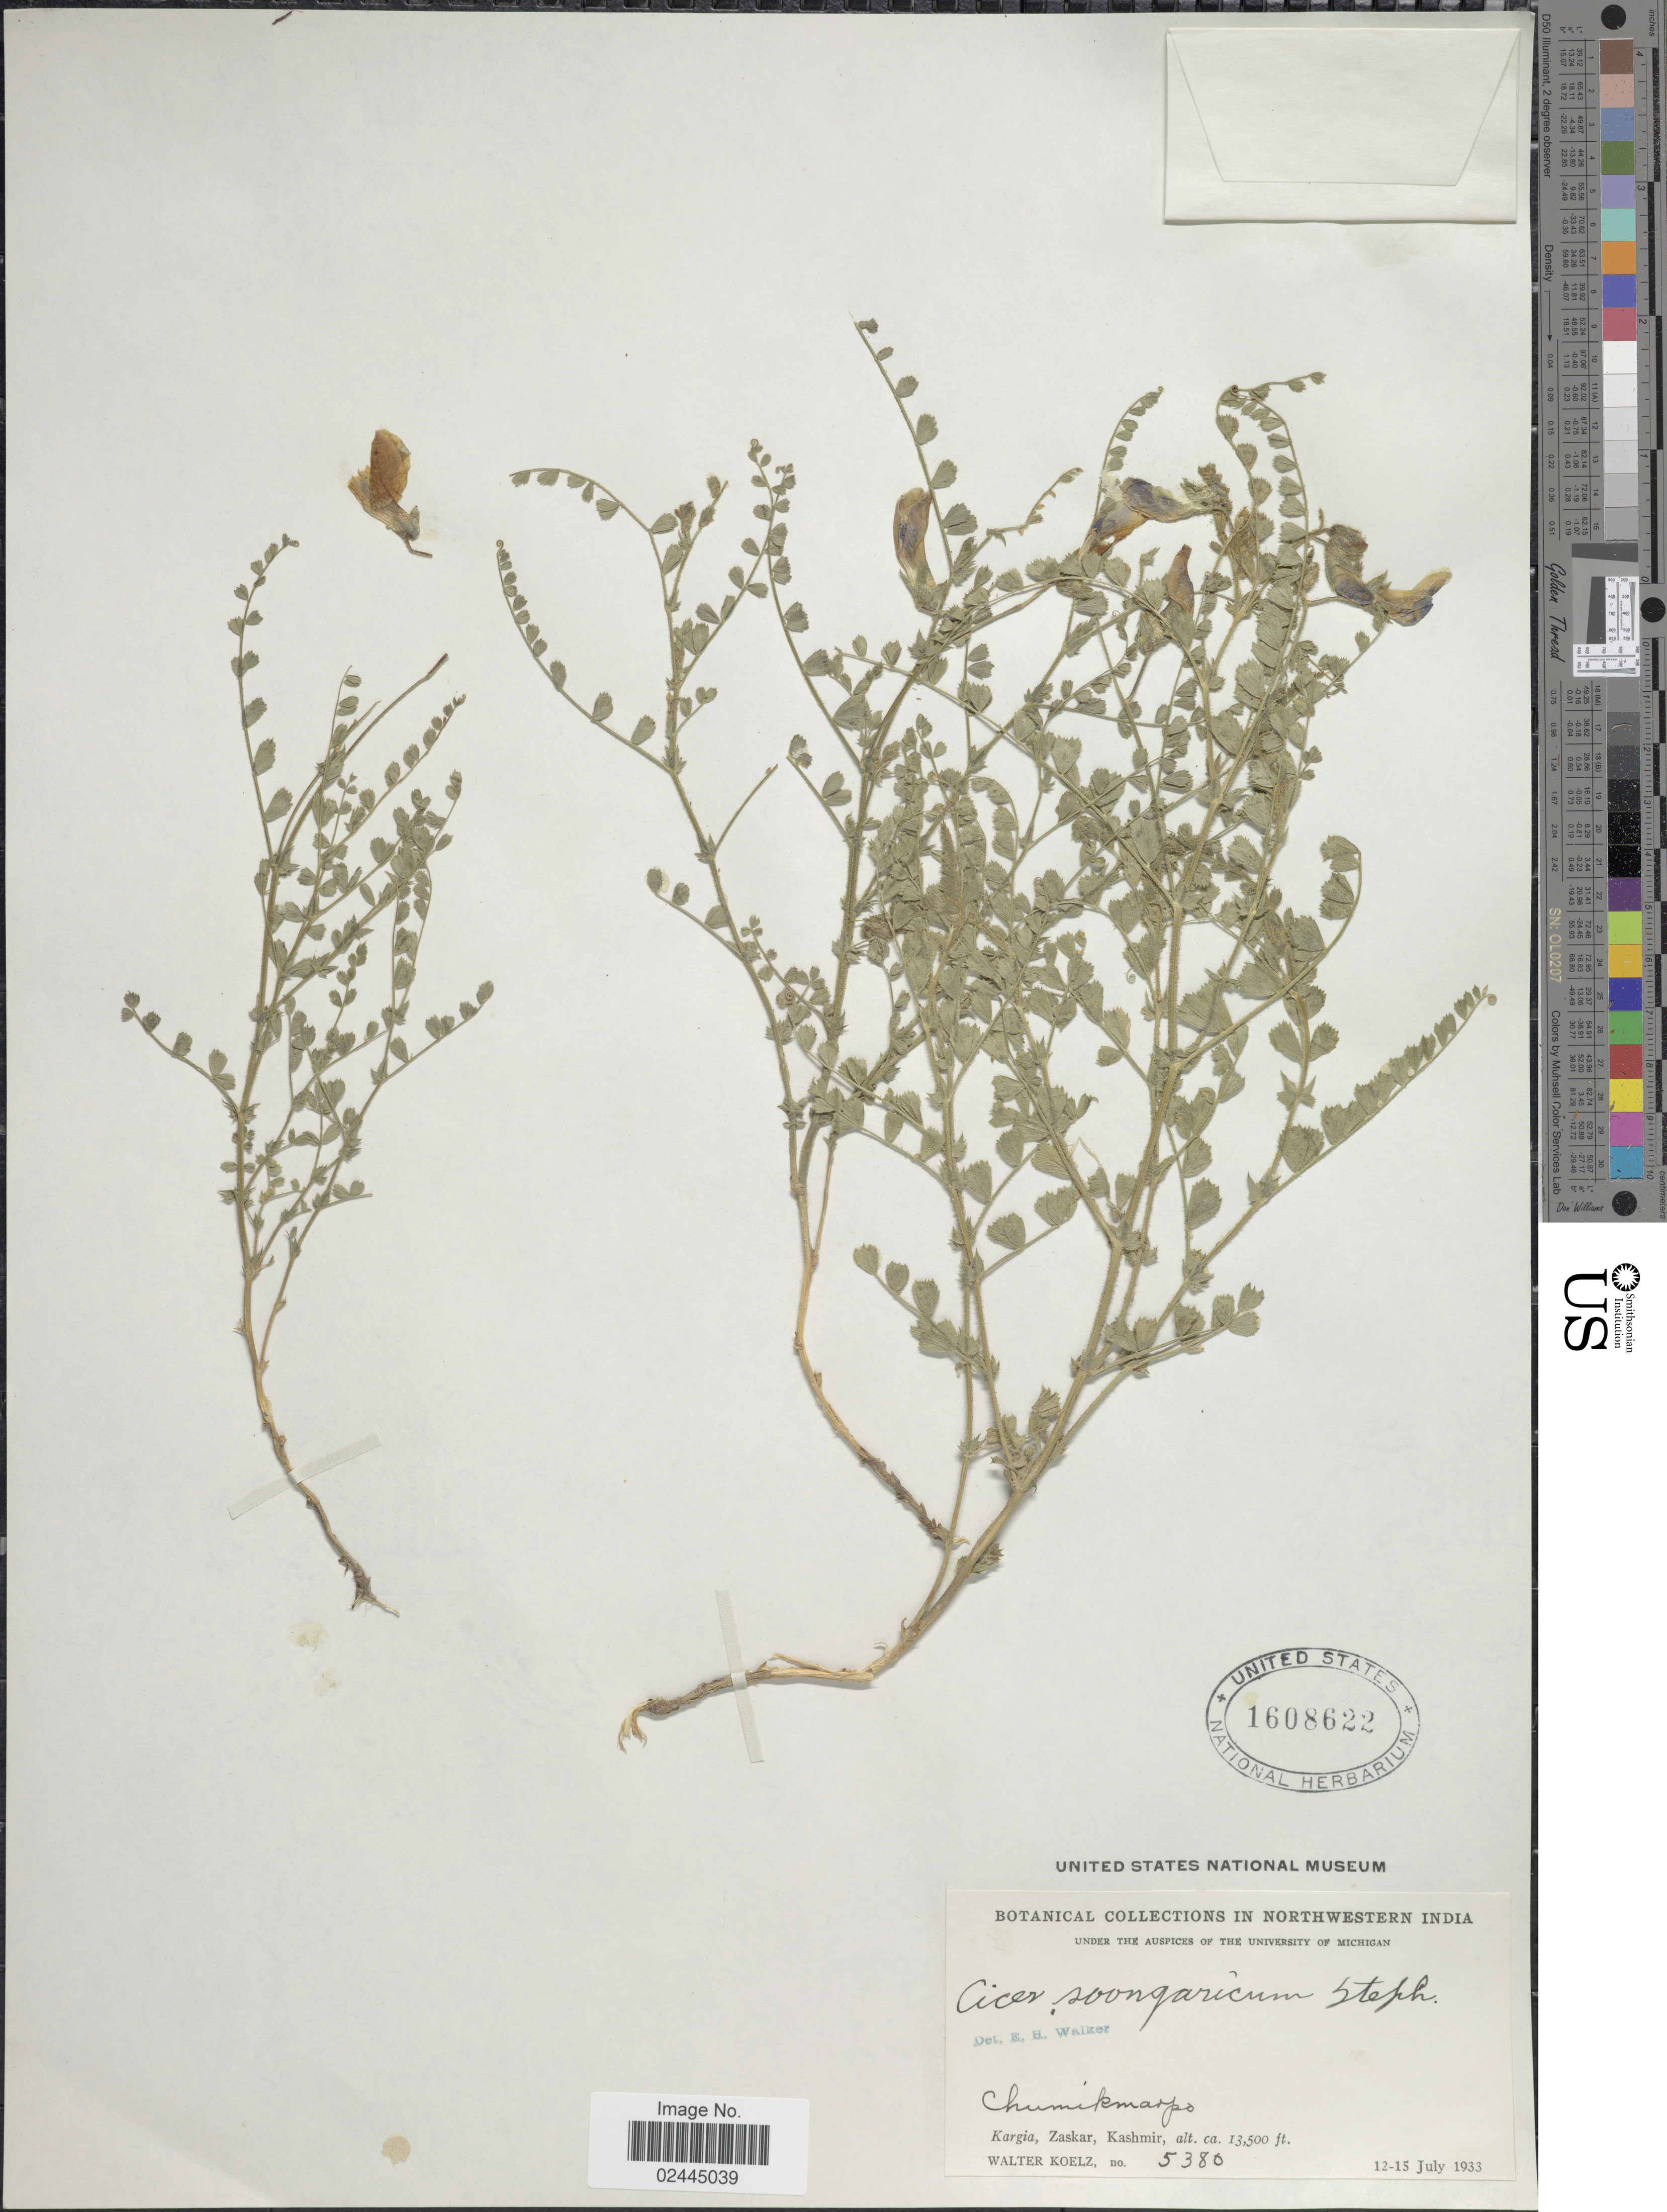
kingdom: Plantae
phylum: Tracheophyta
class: Magnoliopsida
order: Fabales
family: Fabaceae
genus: Cicer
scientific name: Cicer songaricum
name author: DC.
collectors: W. N. Koelz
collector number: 5380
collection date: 1933-07-12/1933-07-15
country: India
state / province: Ladakh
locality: Northwestern India, Chumikmarpo. Kargia, Zaskar, Kashmir.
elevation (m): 4115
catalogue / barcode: US 1608622